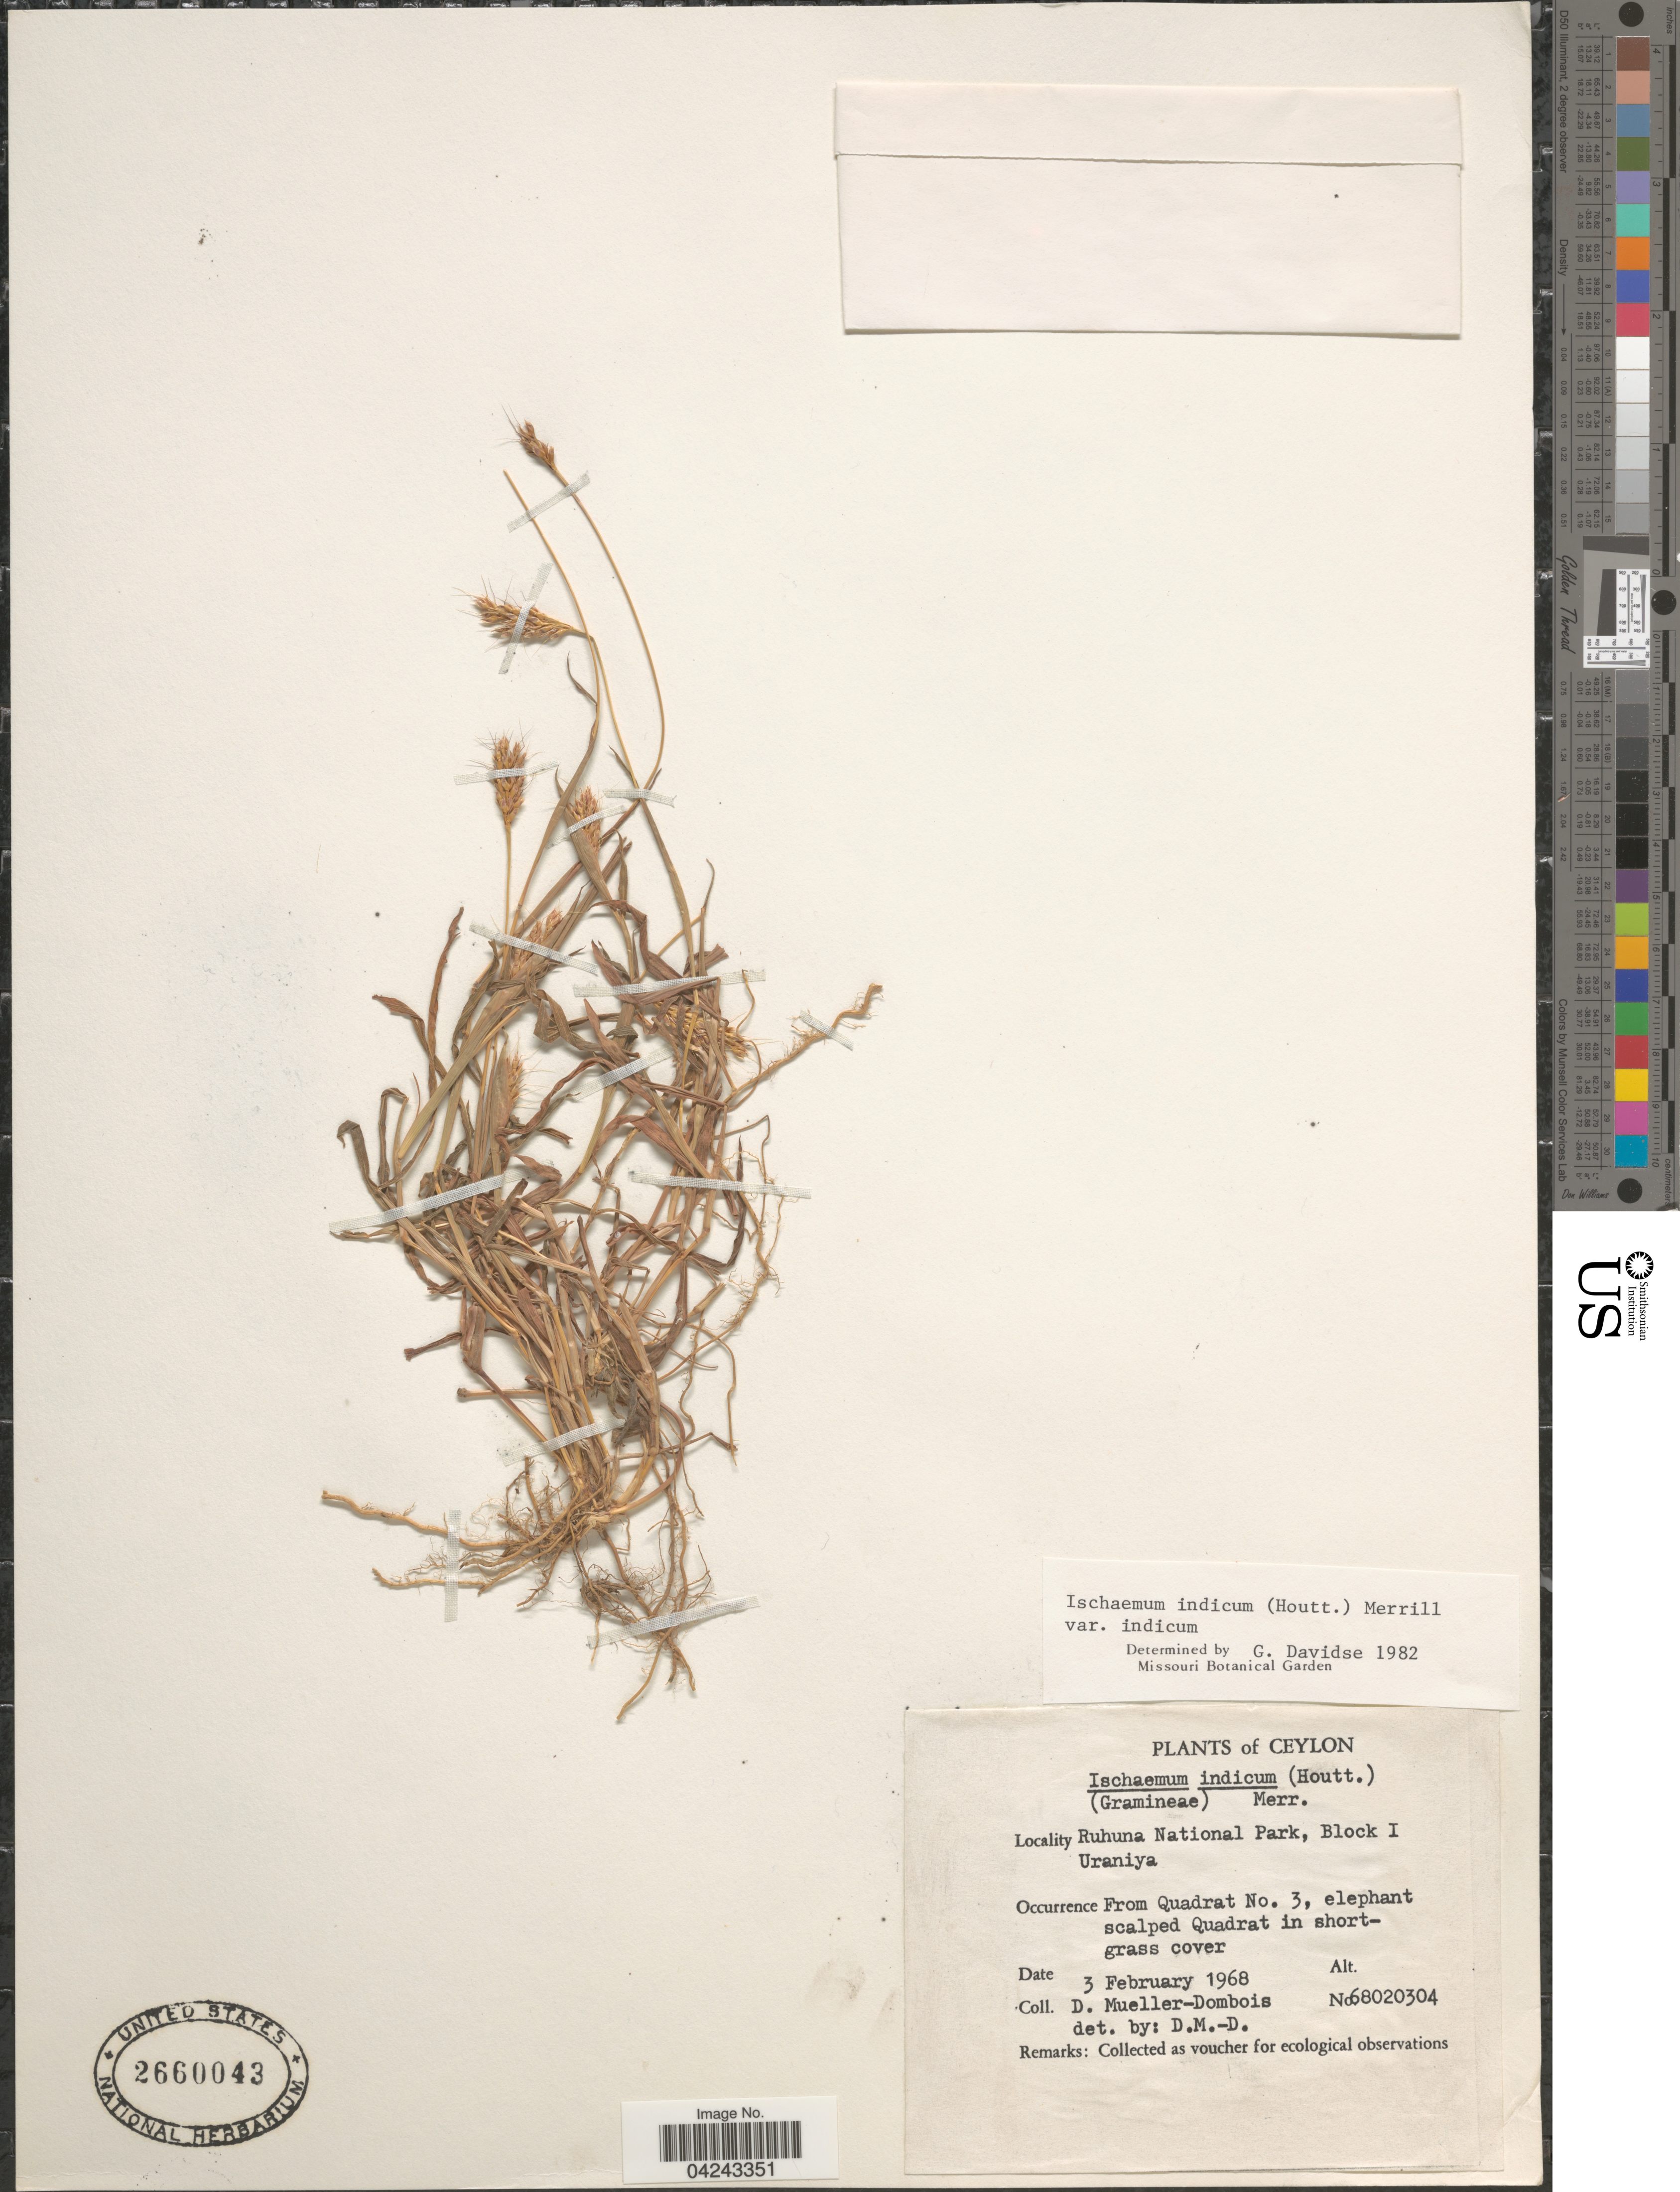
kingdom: Plantae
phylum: Tracheophyta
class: Liliopsida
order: Poales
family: Poaceae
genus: Ischaemum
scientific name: Ischaemum ciliare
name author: Retz.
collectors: D. Mueller-Dombois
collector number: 68020304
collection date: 1968-02-03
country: Sri Lanka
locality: Ceylon. Ruhuna National Park, Block I Uraniya. From Quadrat No. 3.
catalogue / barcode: US 2660043